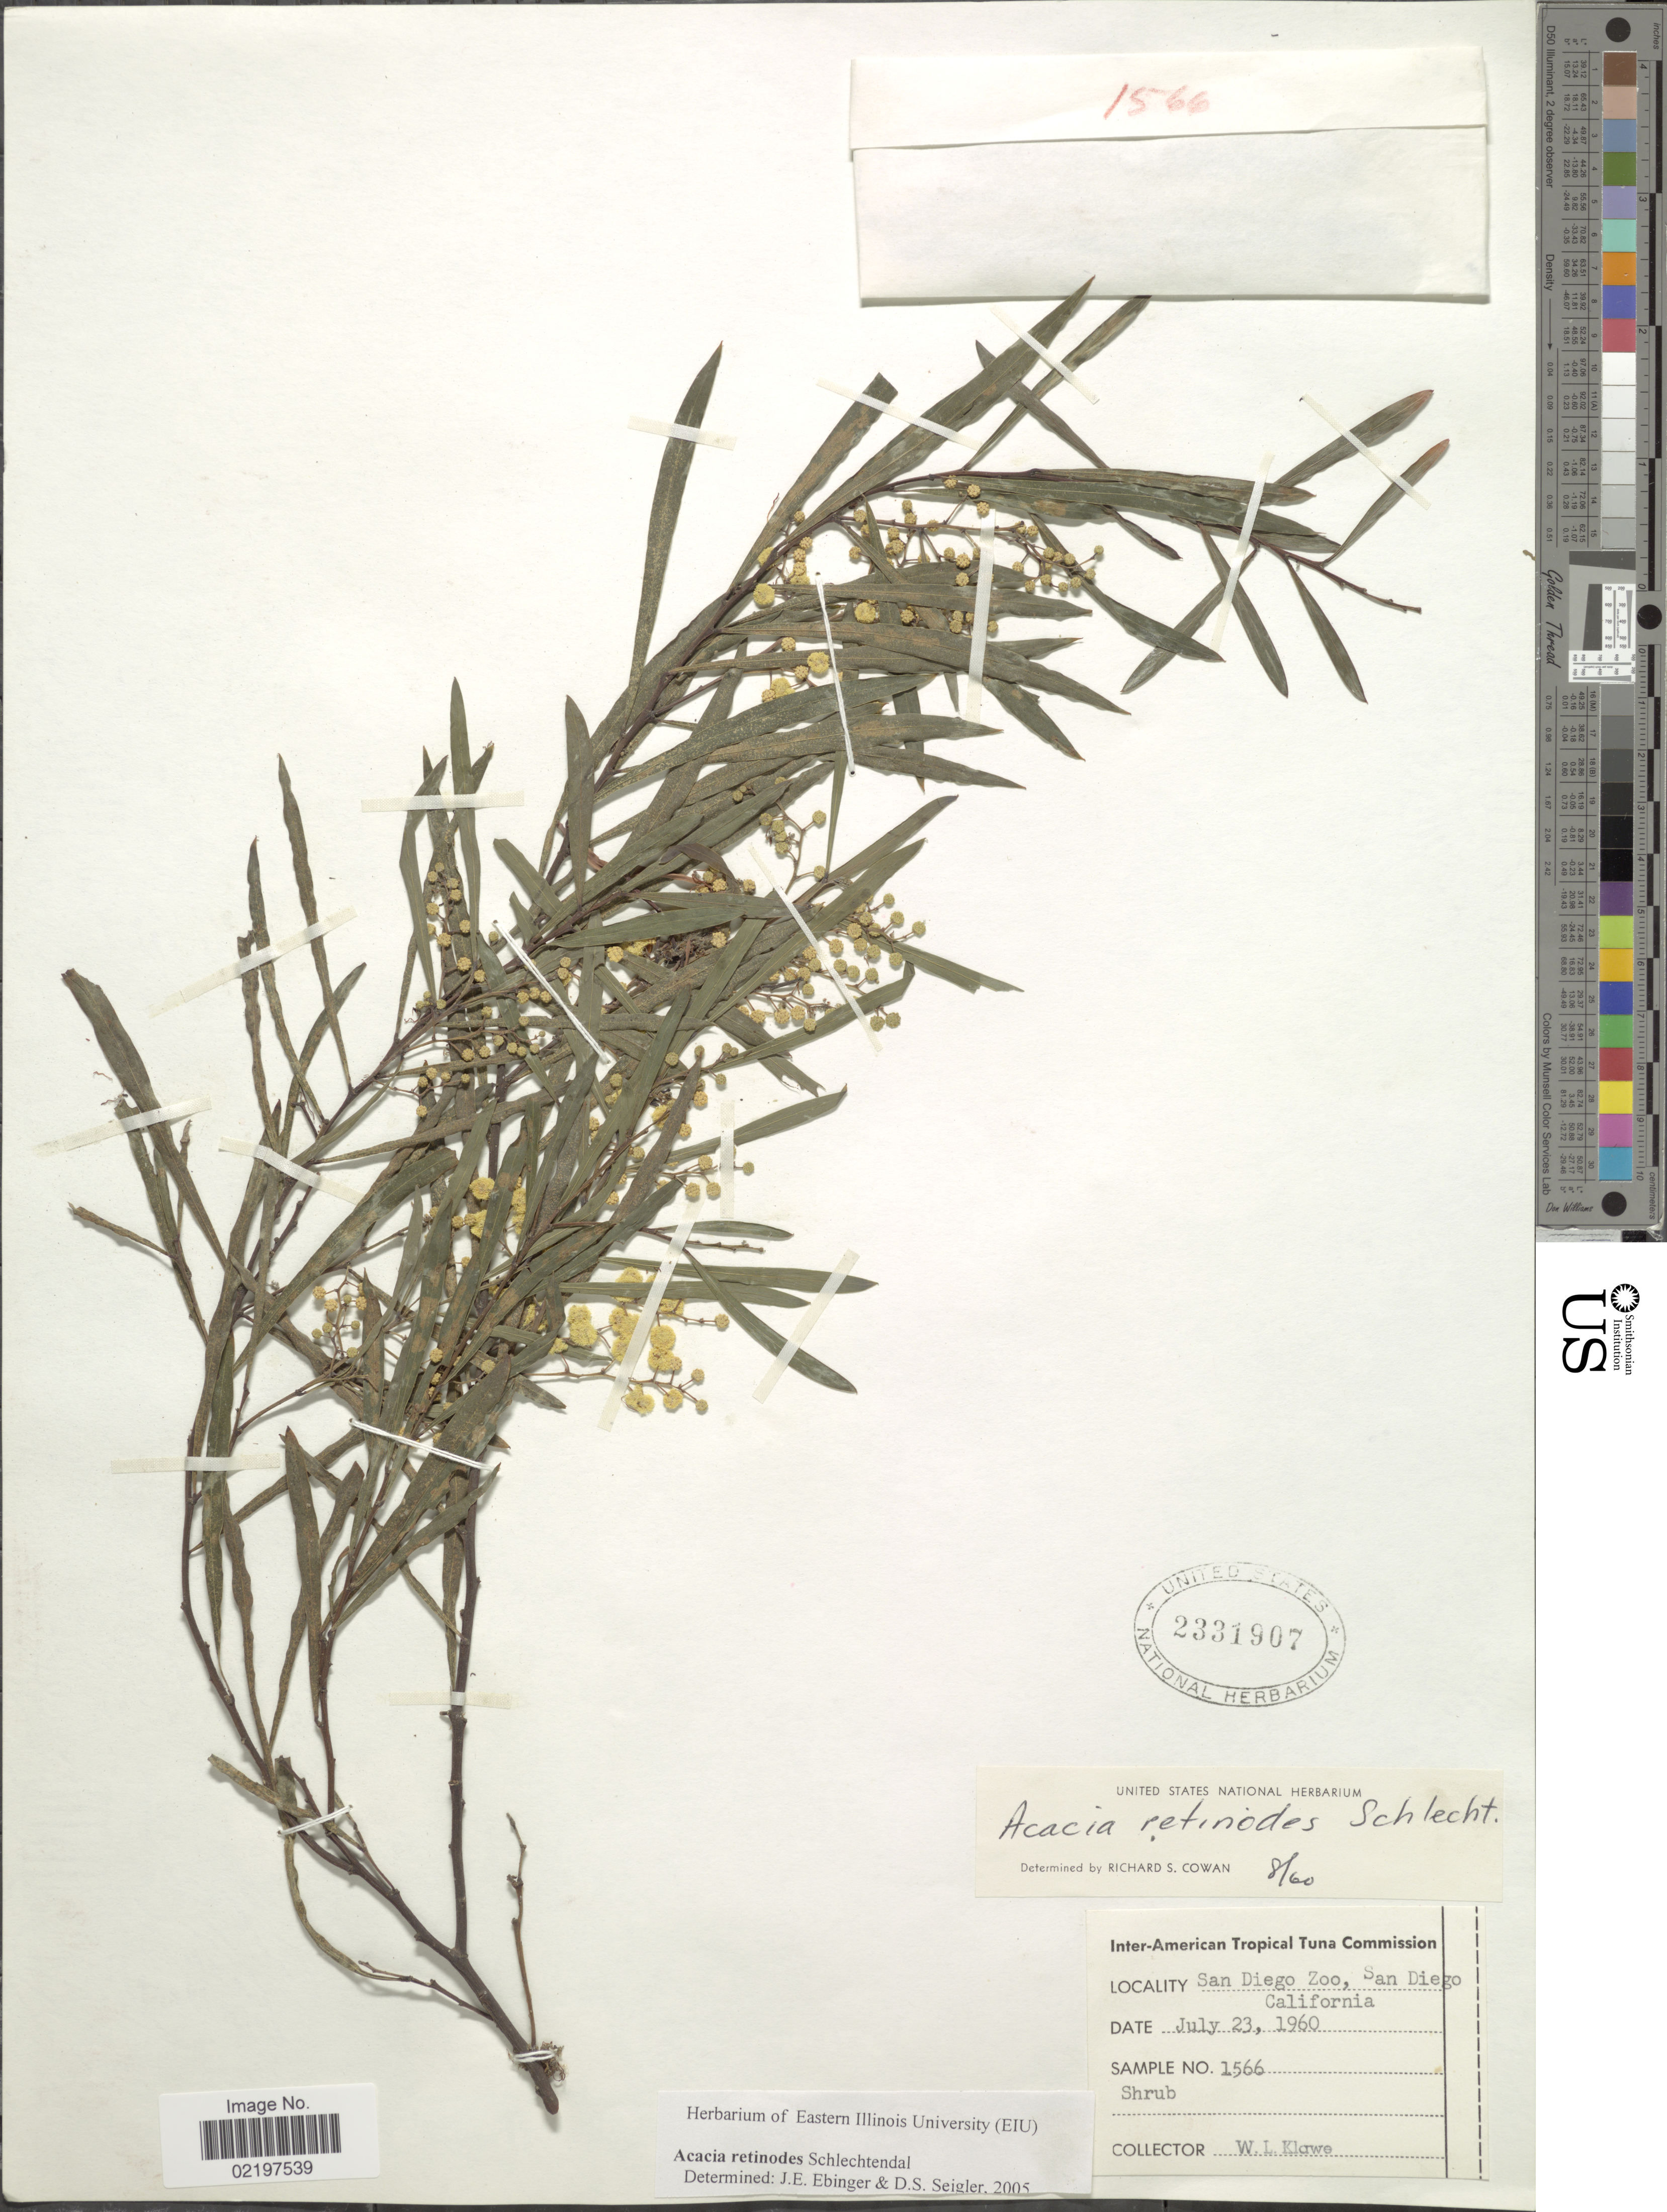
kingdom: Plantae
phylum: Tracheophyta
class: Magnoliopsida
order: Fabales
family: Fabaceae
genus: Acacia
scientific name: Acacia retinodes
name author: Schltdl.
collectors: W. Klawe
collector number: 1566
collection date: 1960-07-23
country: United States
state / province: California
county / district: San Diego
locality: San Diego Zoo, San Diego California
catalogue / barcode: US 2331907